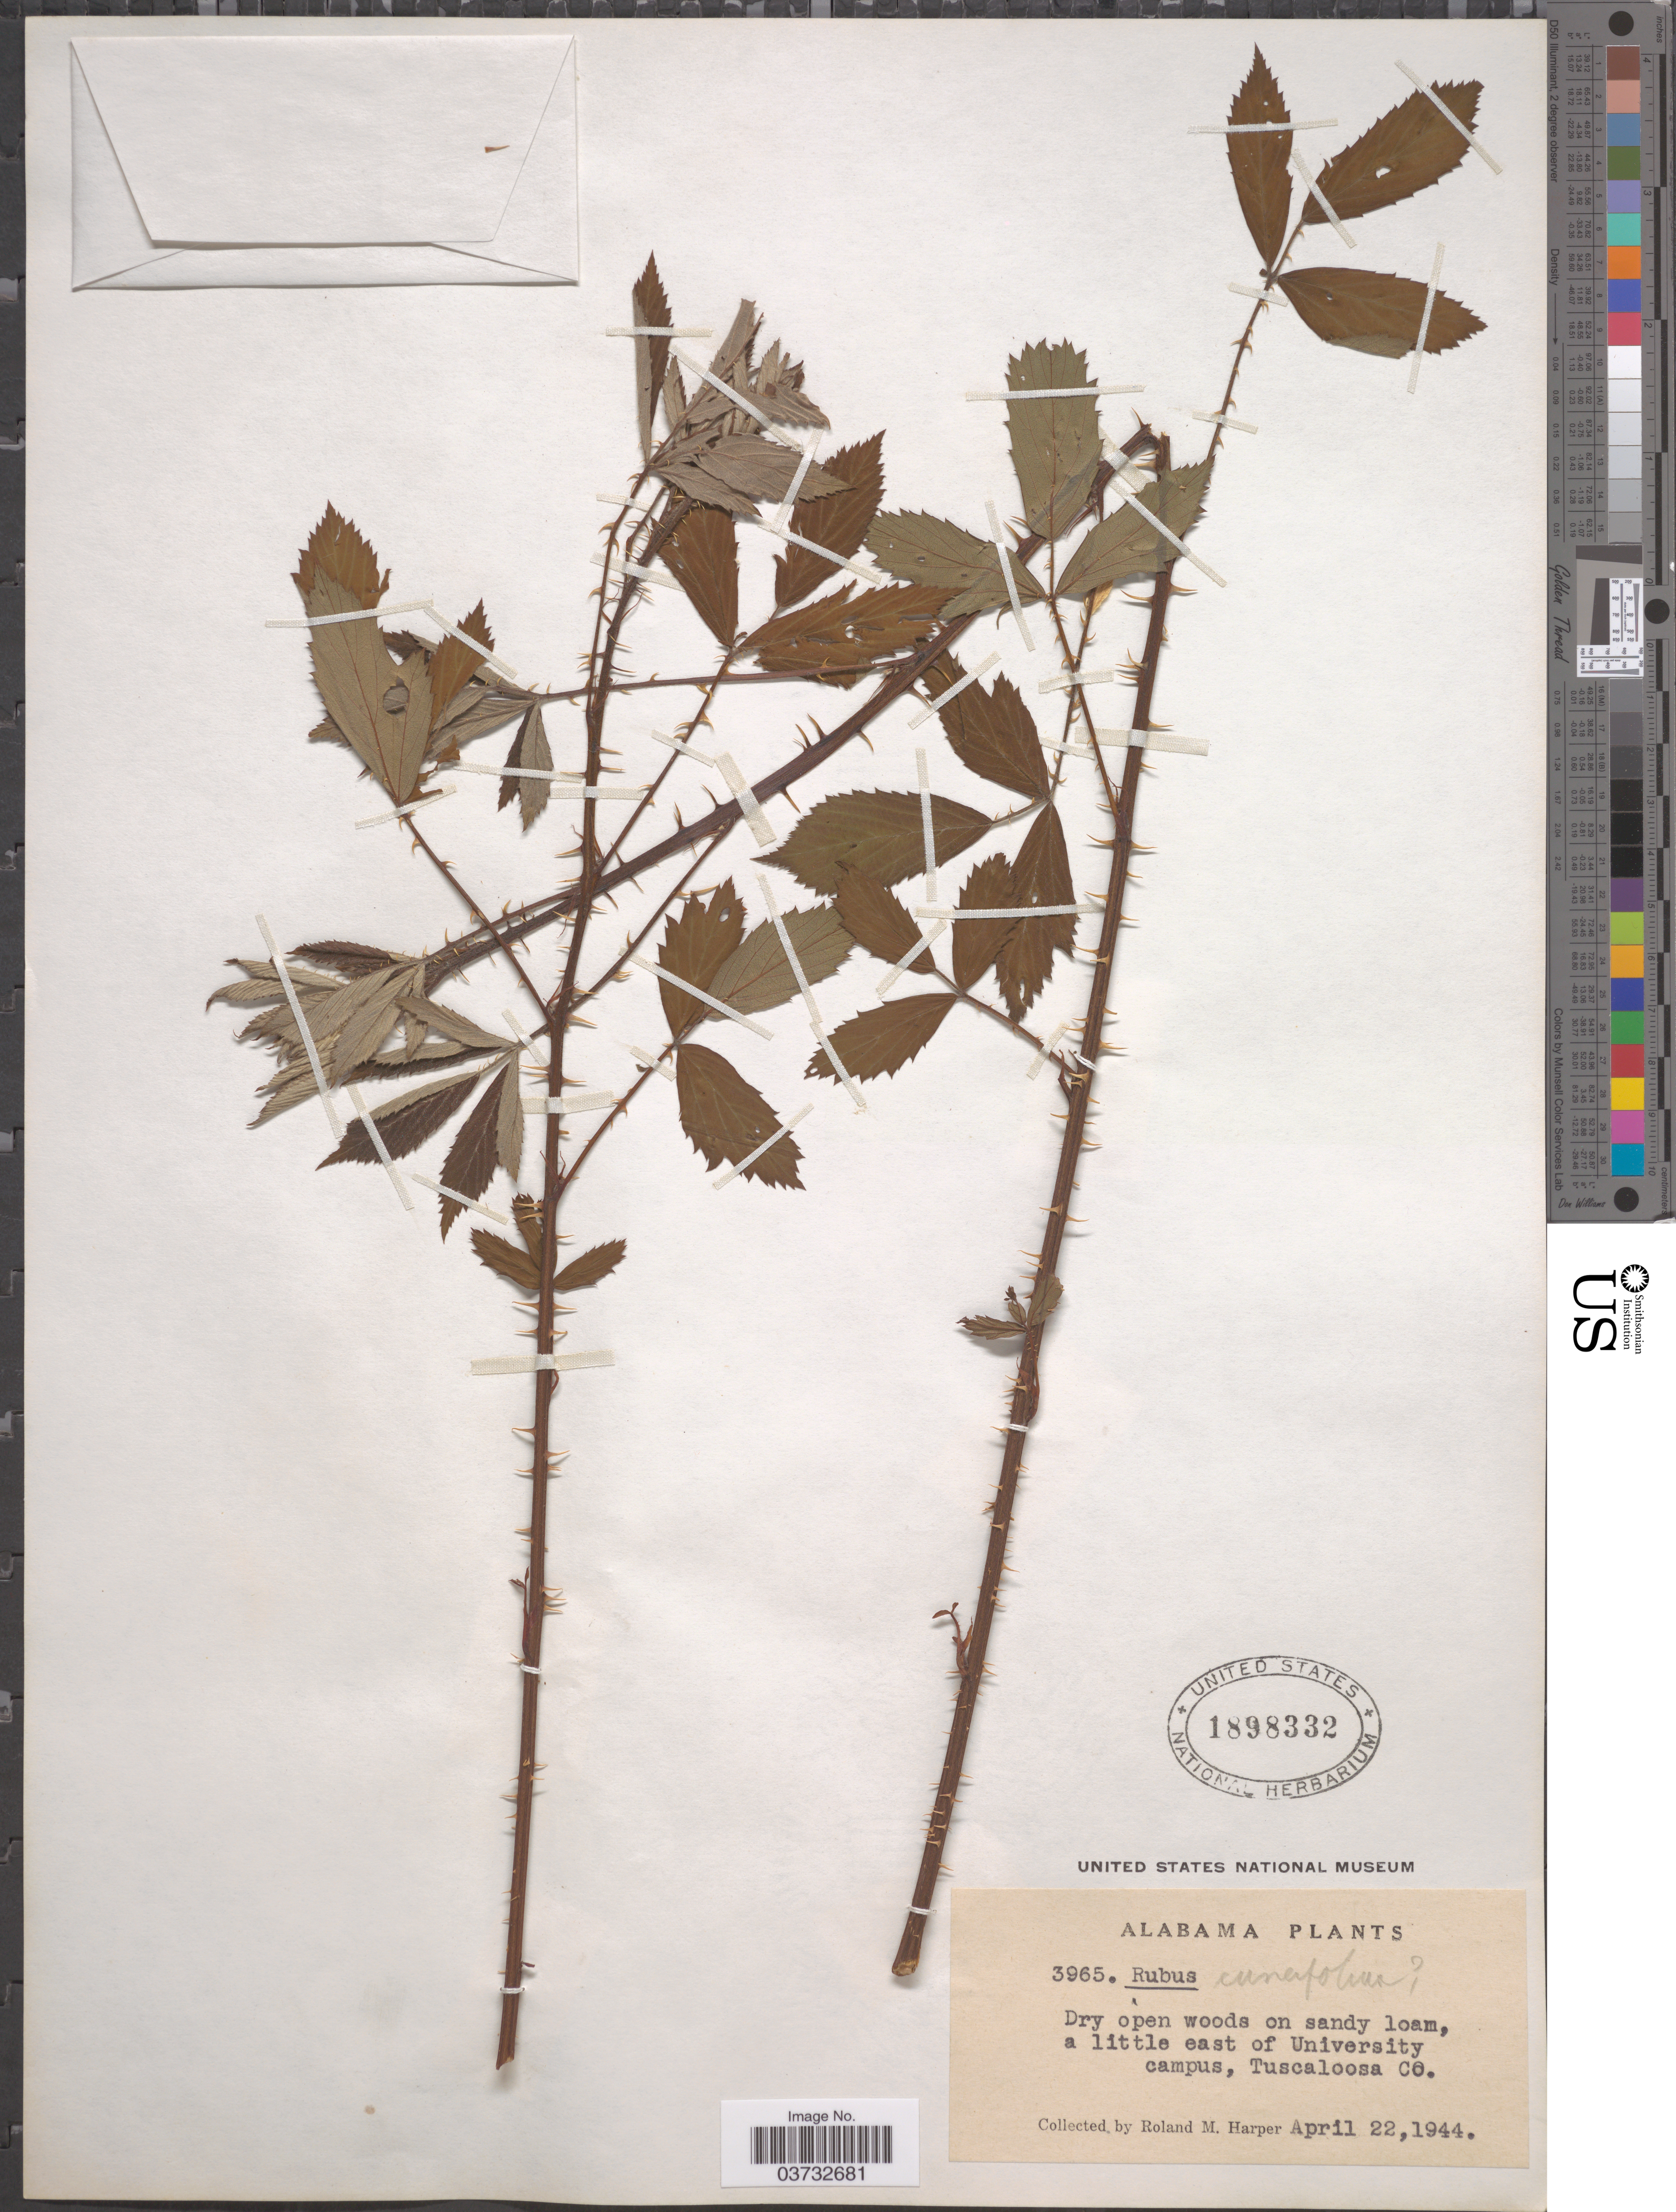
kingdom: Plantae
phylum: Tracheophyta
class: Magnoliopsida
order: Rosales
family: Rosaceae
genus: Rubus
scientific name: Rubus sp.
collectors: R. M. Harper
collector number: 3965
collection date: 1944-04-22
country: United States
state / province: Alabama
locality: A little east of University campus, Tuscaloosa Co.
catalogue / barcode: US 1898332